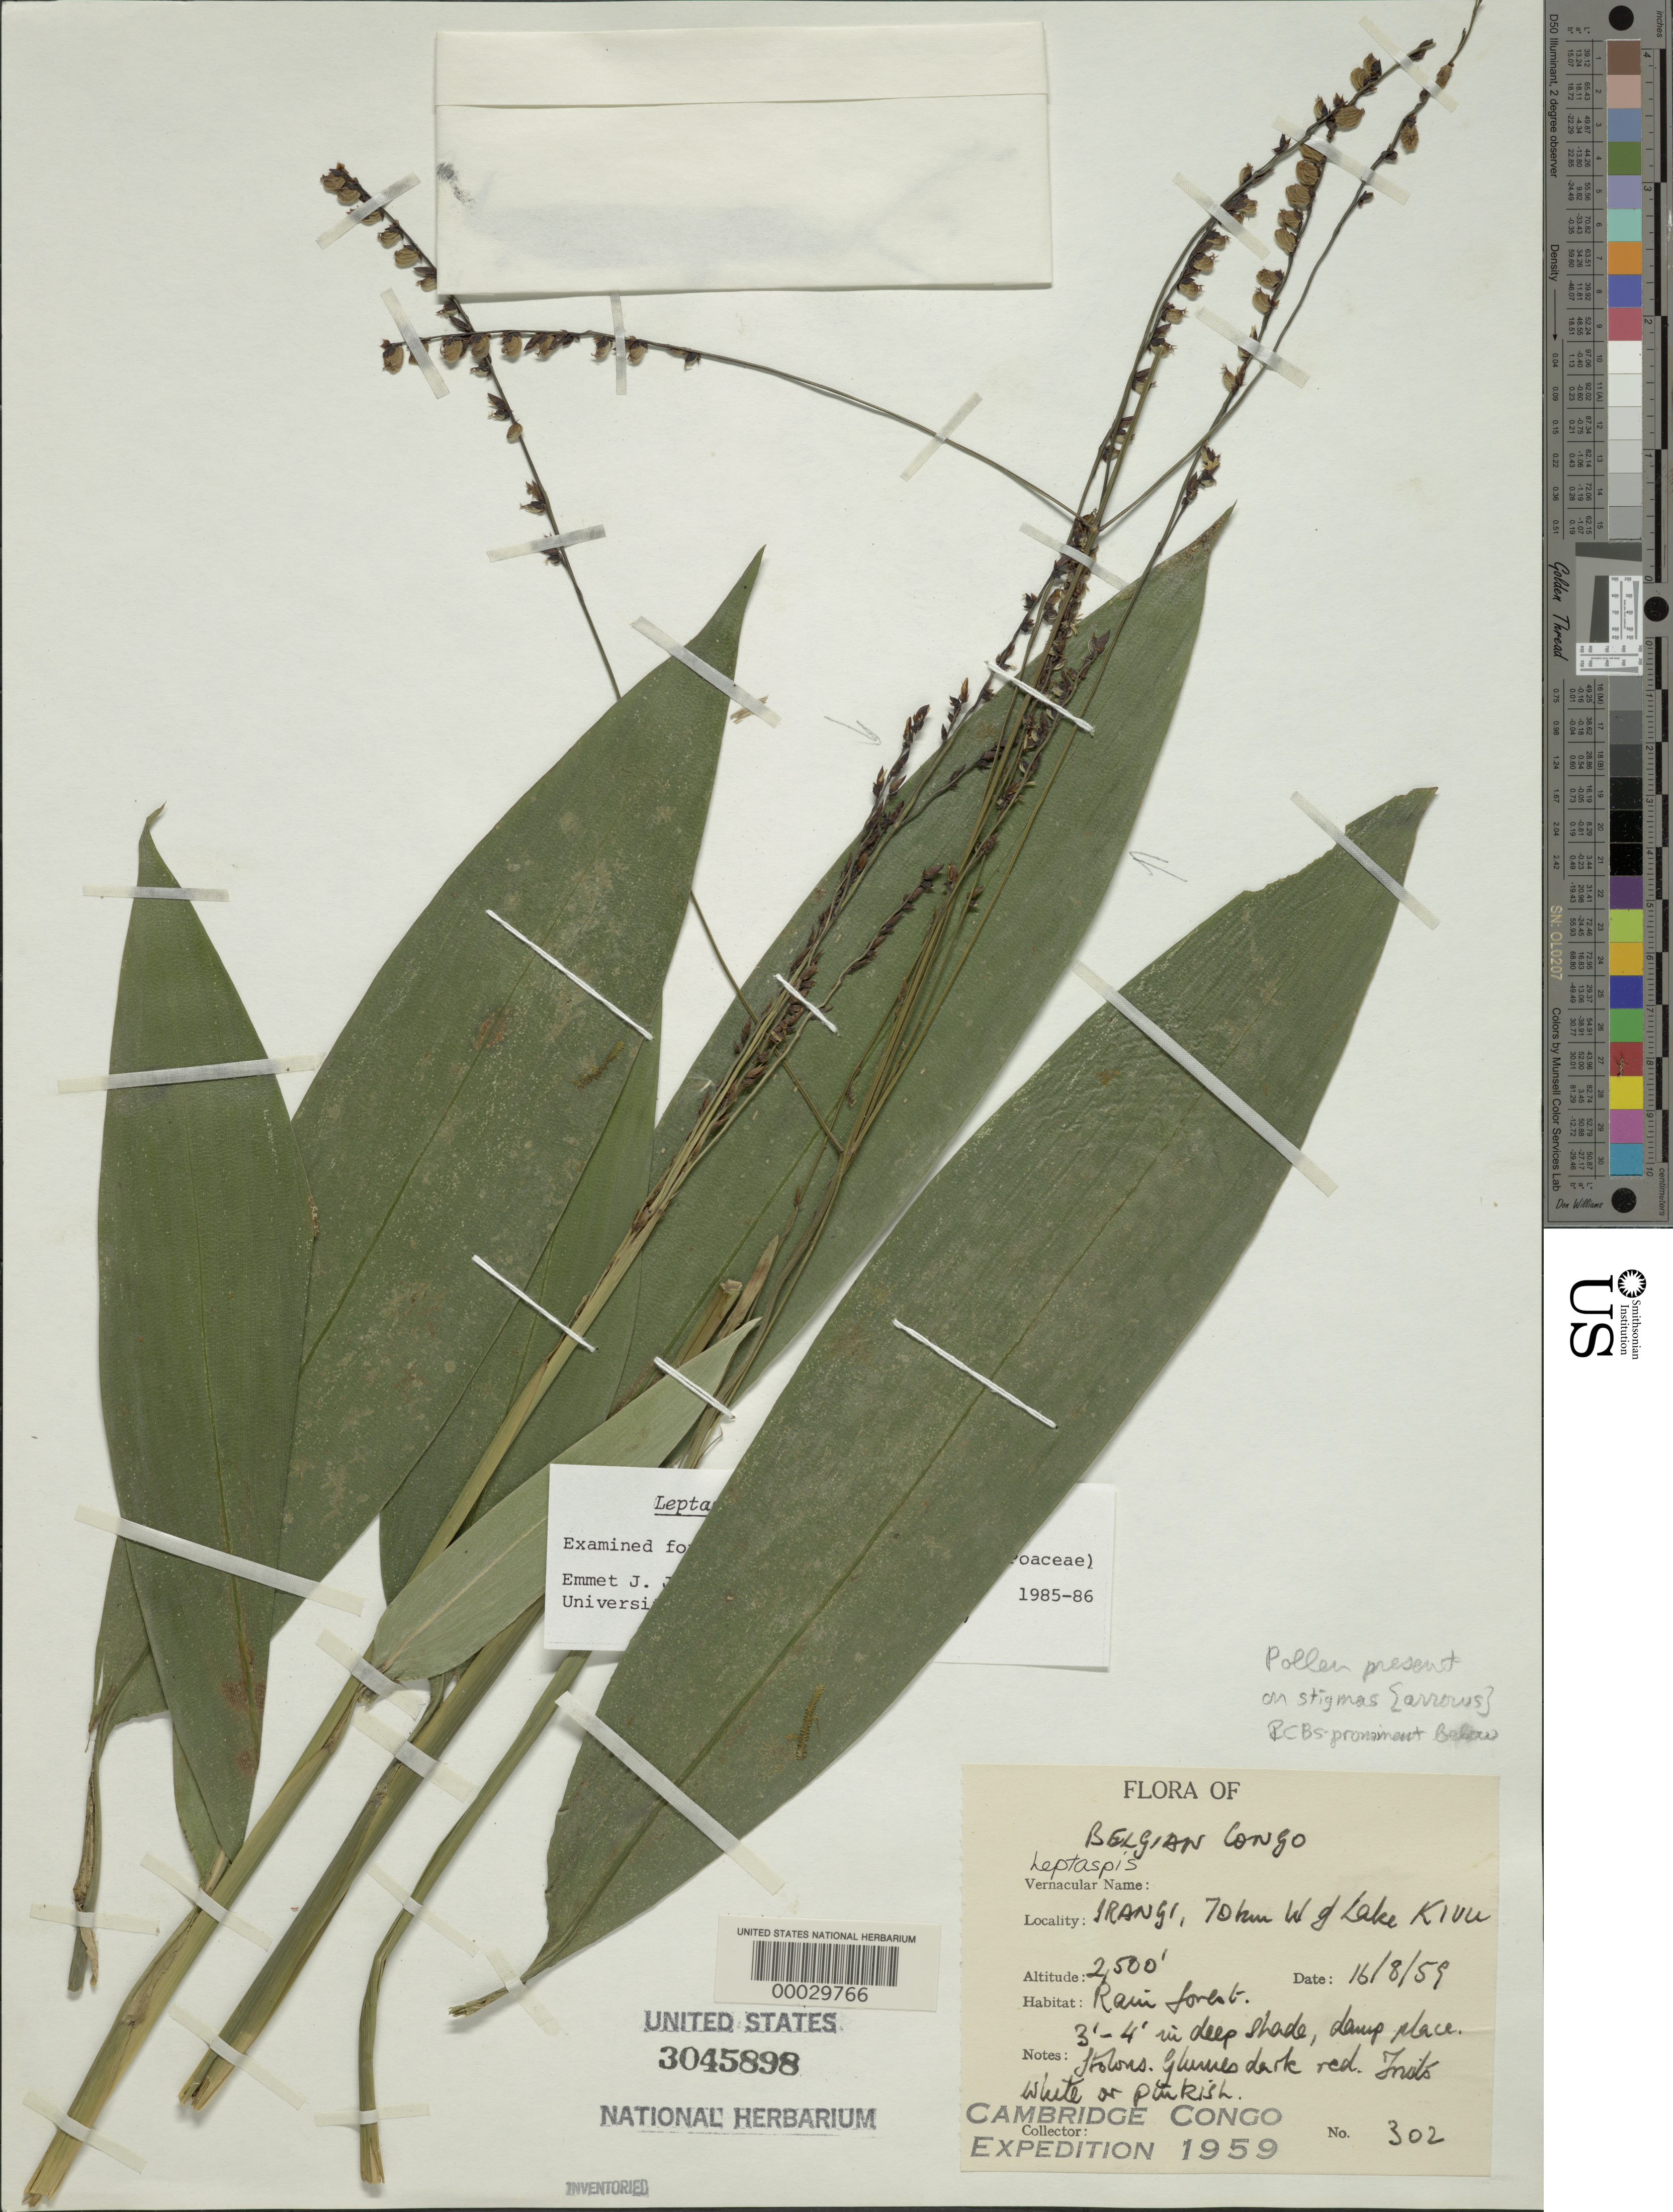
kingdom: Plantae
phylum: Tracheophyta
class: Liliopsida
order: Poales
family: Poaceae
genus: Leptaspis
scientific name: Leptaspis sp.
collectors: ex Cambridge Congo exped.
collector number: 302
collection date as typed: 16 Aug 1959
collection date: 1959-08-16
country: Congo, Democratic Republic of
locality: Irangi, lake kivu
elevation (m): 763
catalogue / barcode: US 3045898